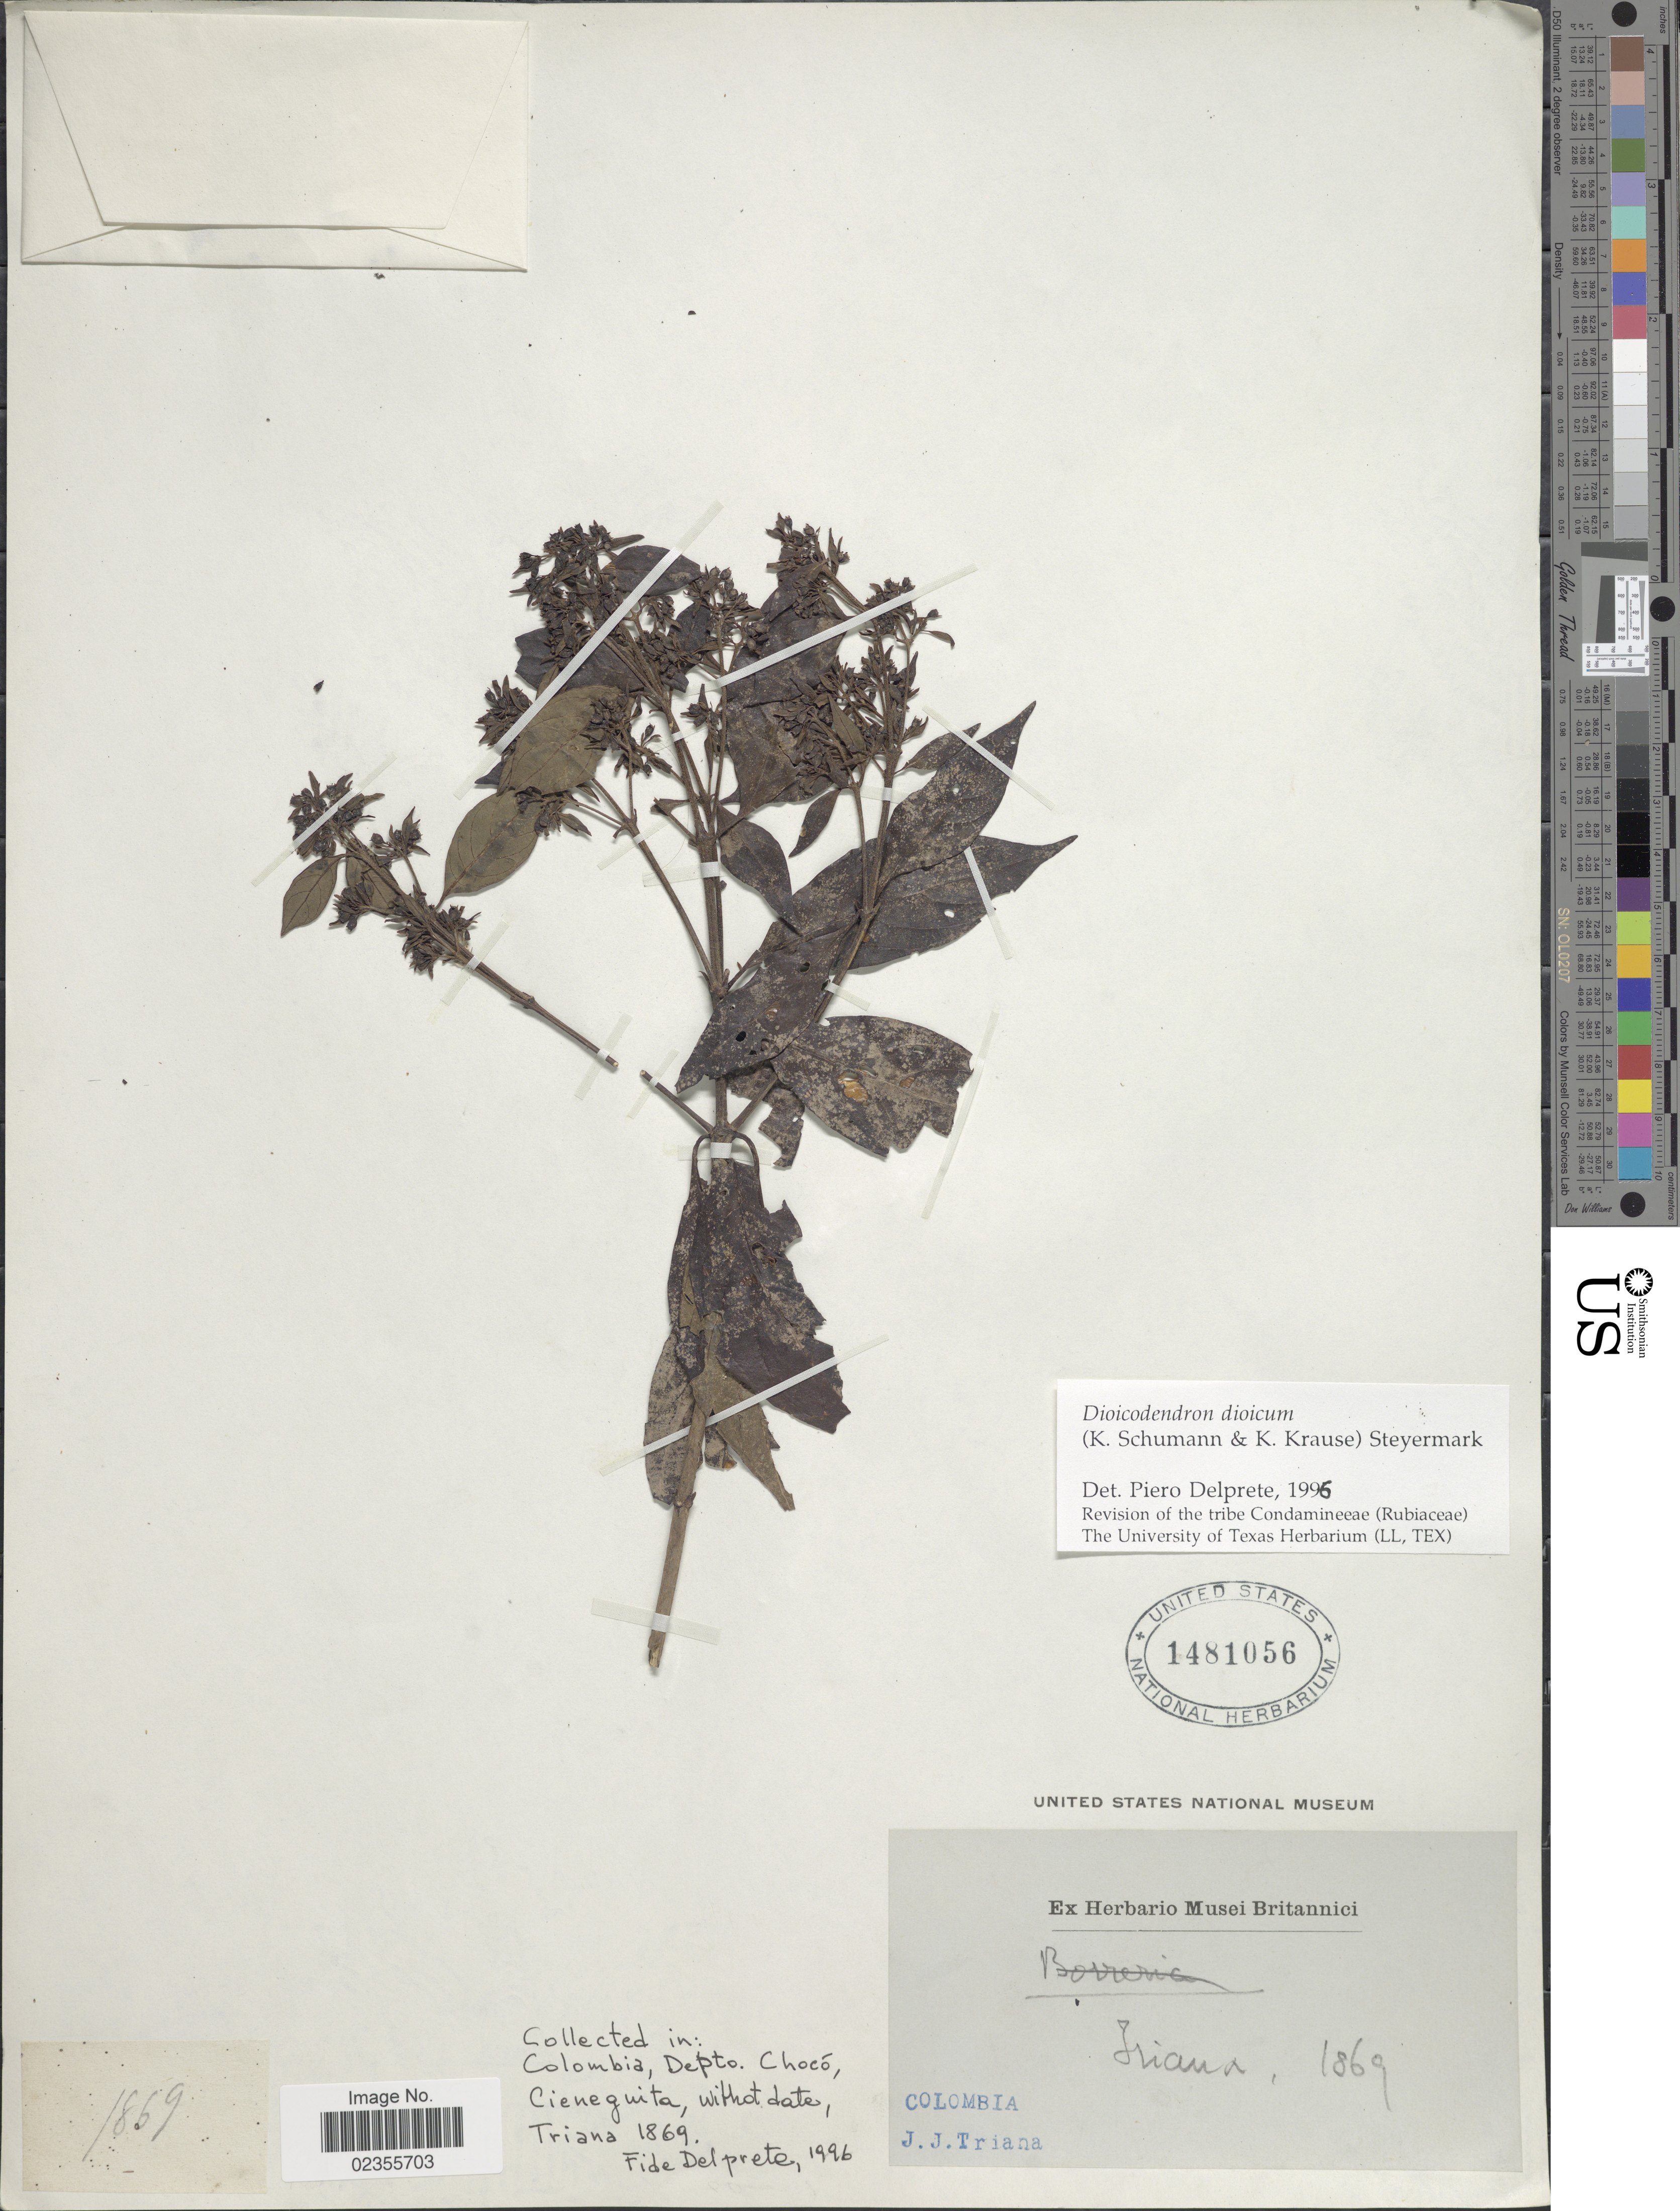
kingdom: Plantae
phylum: Tracheophyta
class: Magnoliopsida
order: Gentianales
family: Rubiaceae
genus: Dioicodendron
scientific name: Dioicodendron dioicum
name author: (K. Schum. & Krause) Steyerm.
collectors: J. J. Triana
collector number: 1869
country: Colombia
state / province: Chocó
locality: Cieneguita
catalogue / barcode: US 1481056